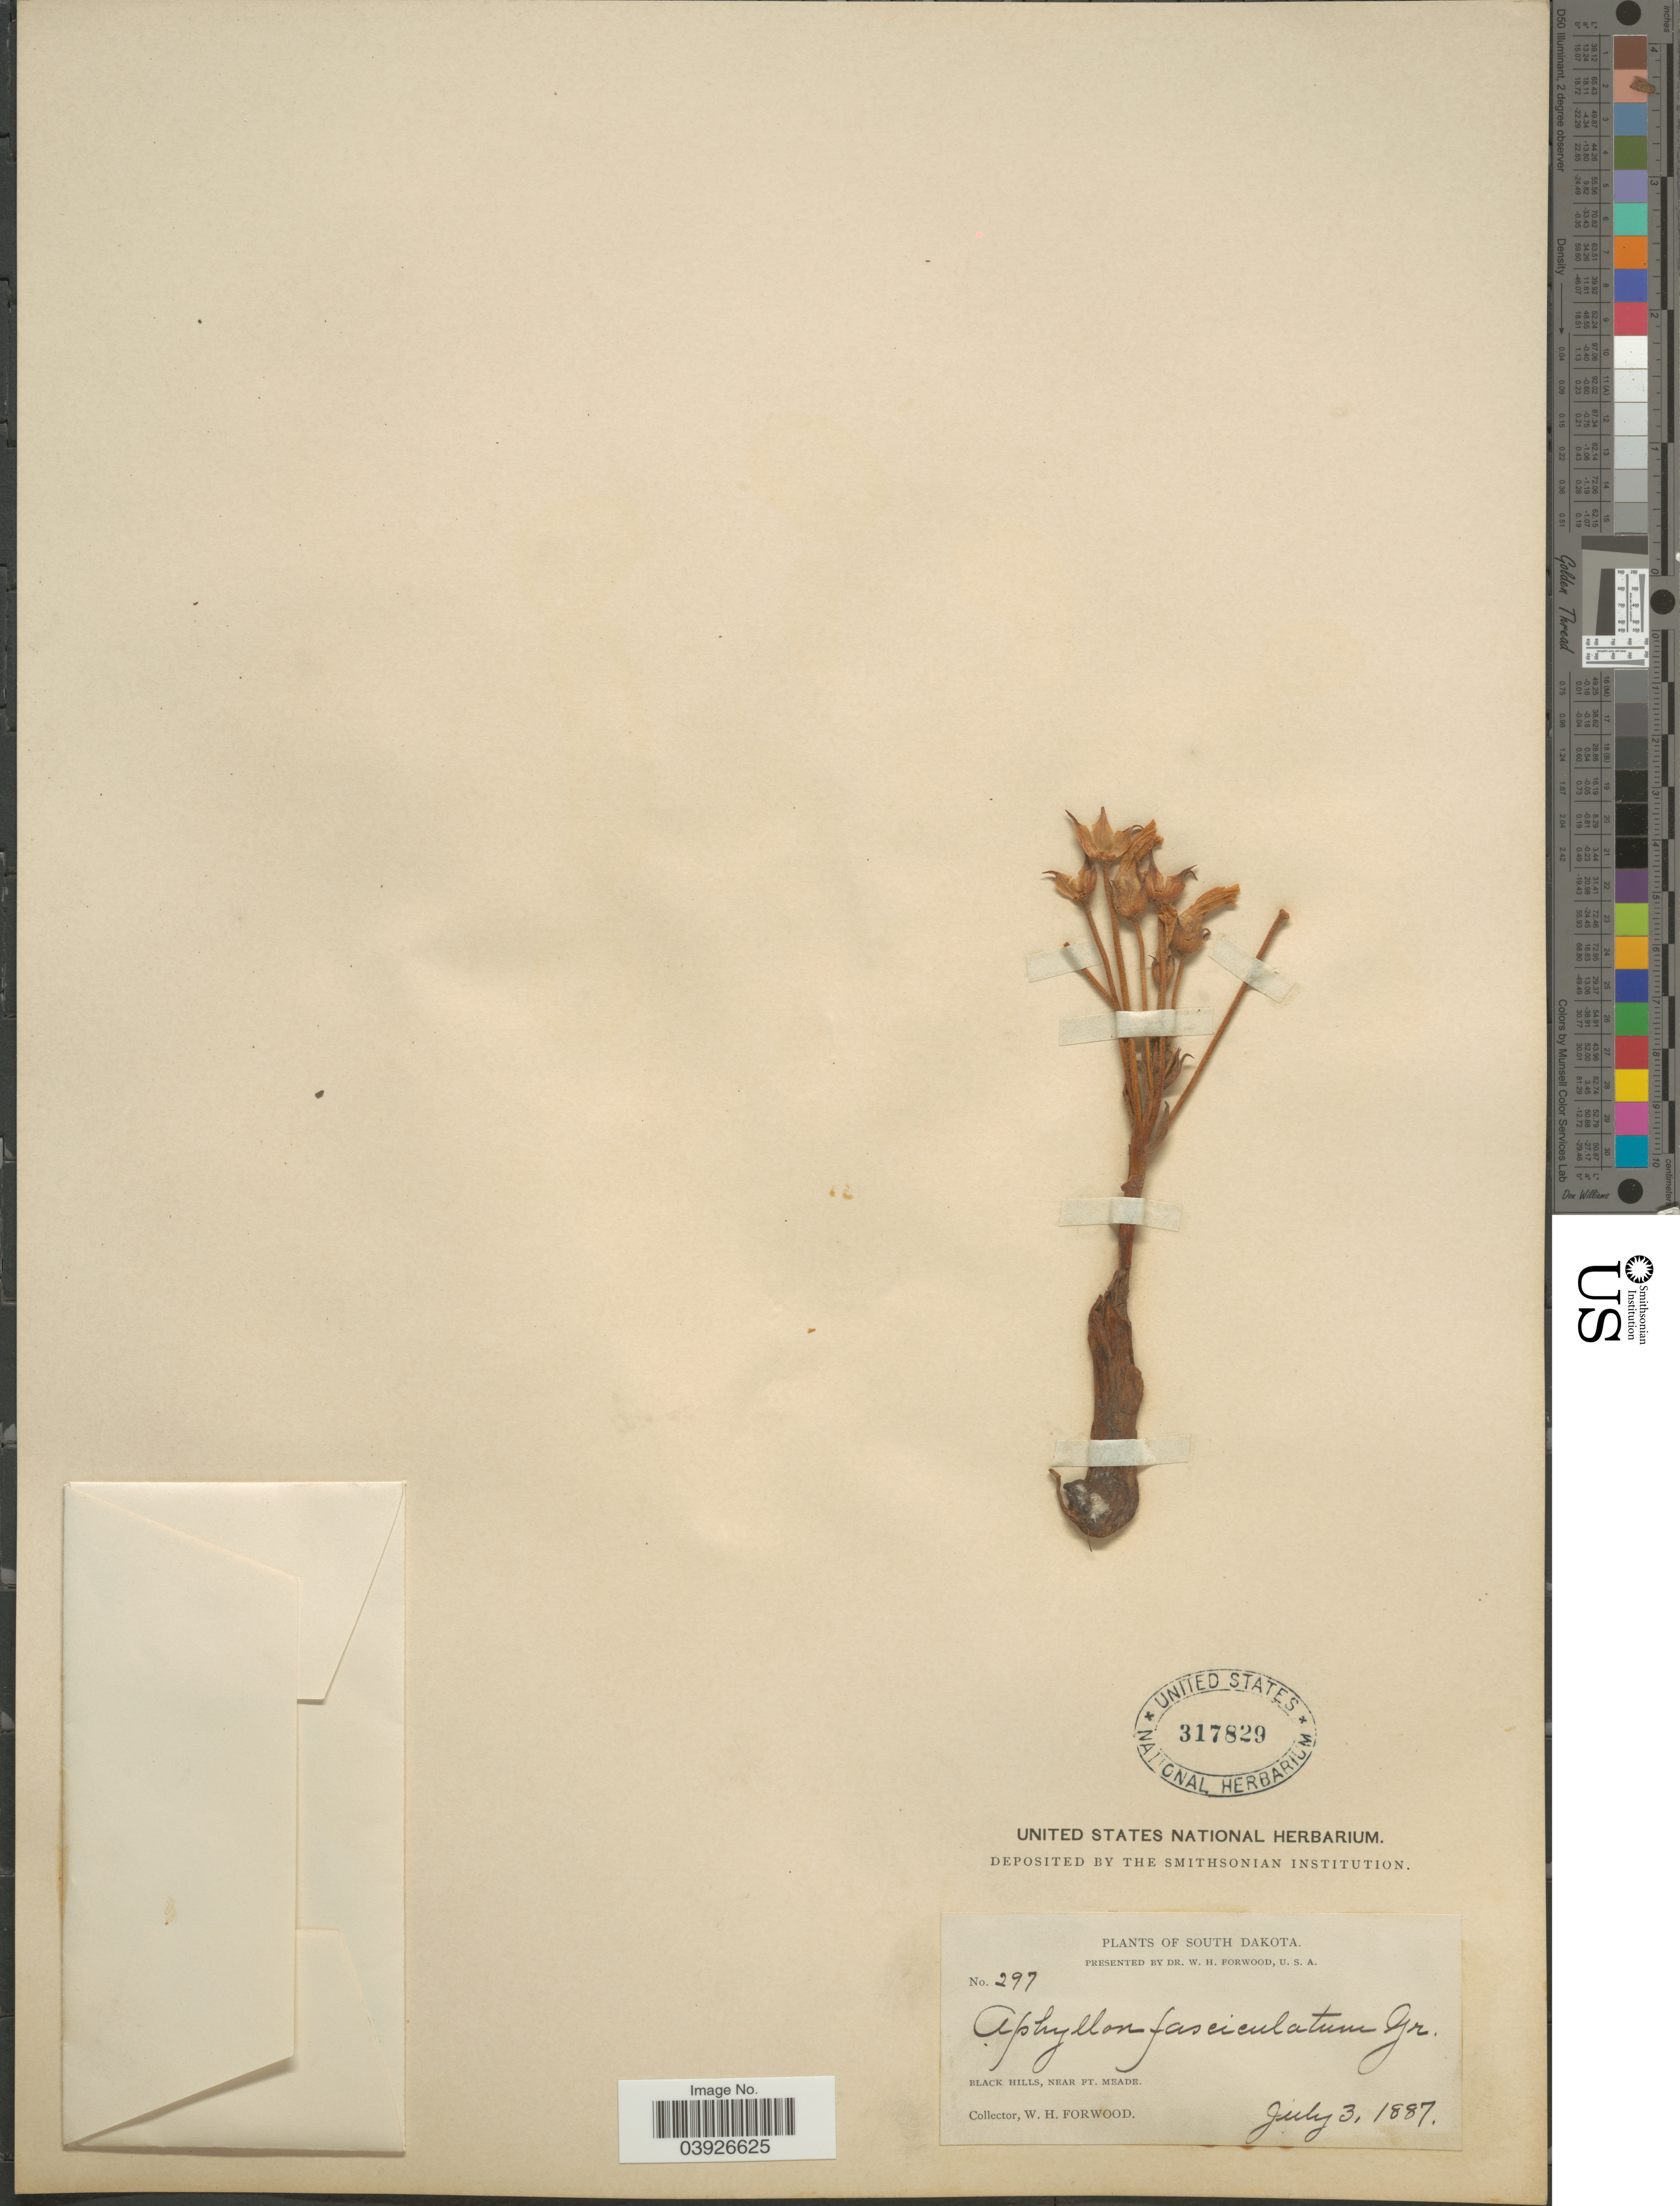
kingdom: Plantae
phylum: Tracheophyta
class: Magnoliopsida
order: Lamiales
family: Orobanchaceae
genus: Aphyllon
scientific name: Aphyllon fasciculatum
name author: (Nutt.) Torr. & A. Gray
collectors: W. Forwood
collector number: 297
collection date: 1887-07-03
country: United States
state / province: South Dakota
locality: Black Hills, near Ft. Meade.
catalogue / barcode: US 317829